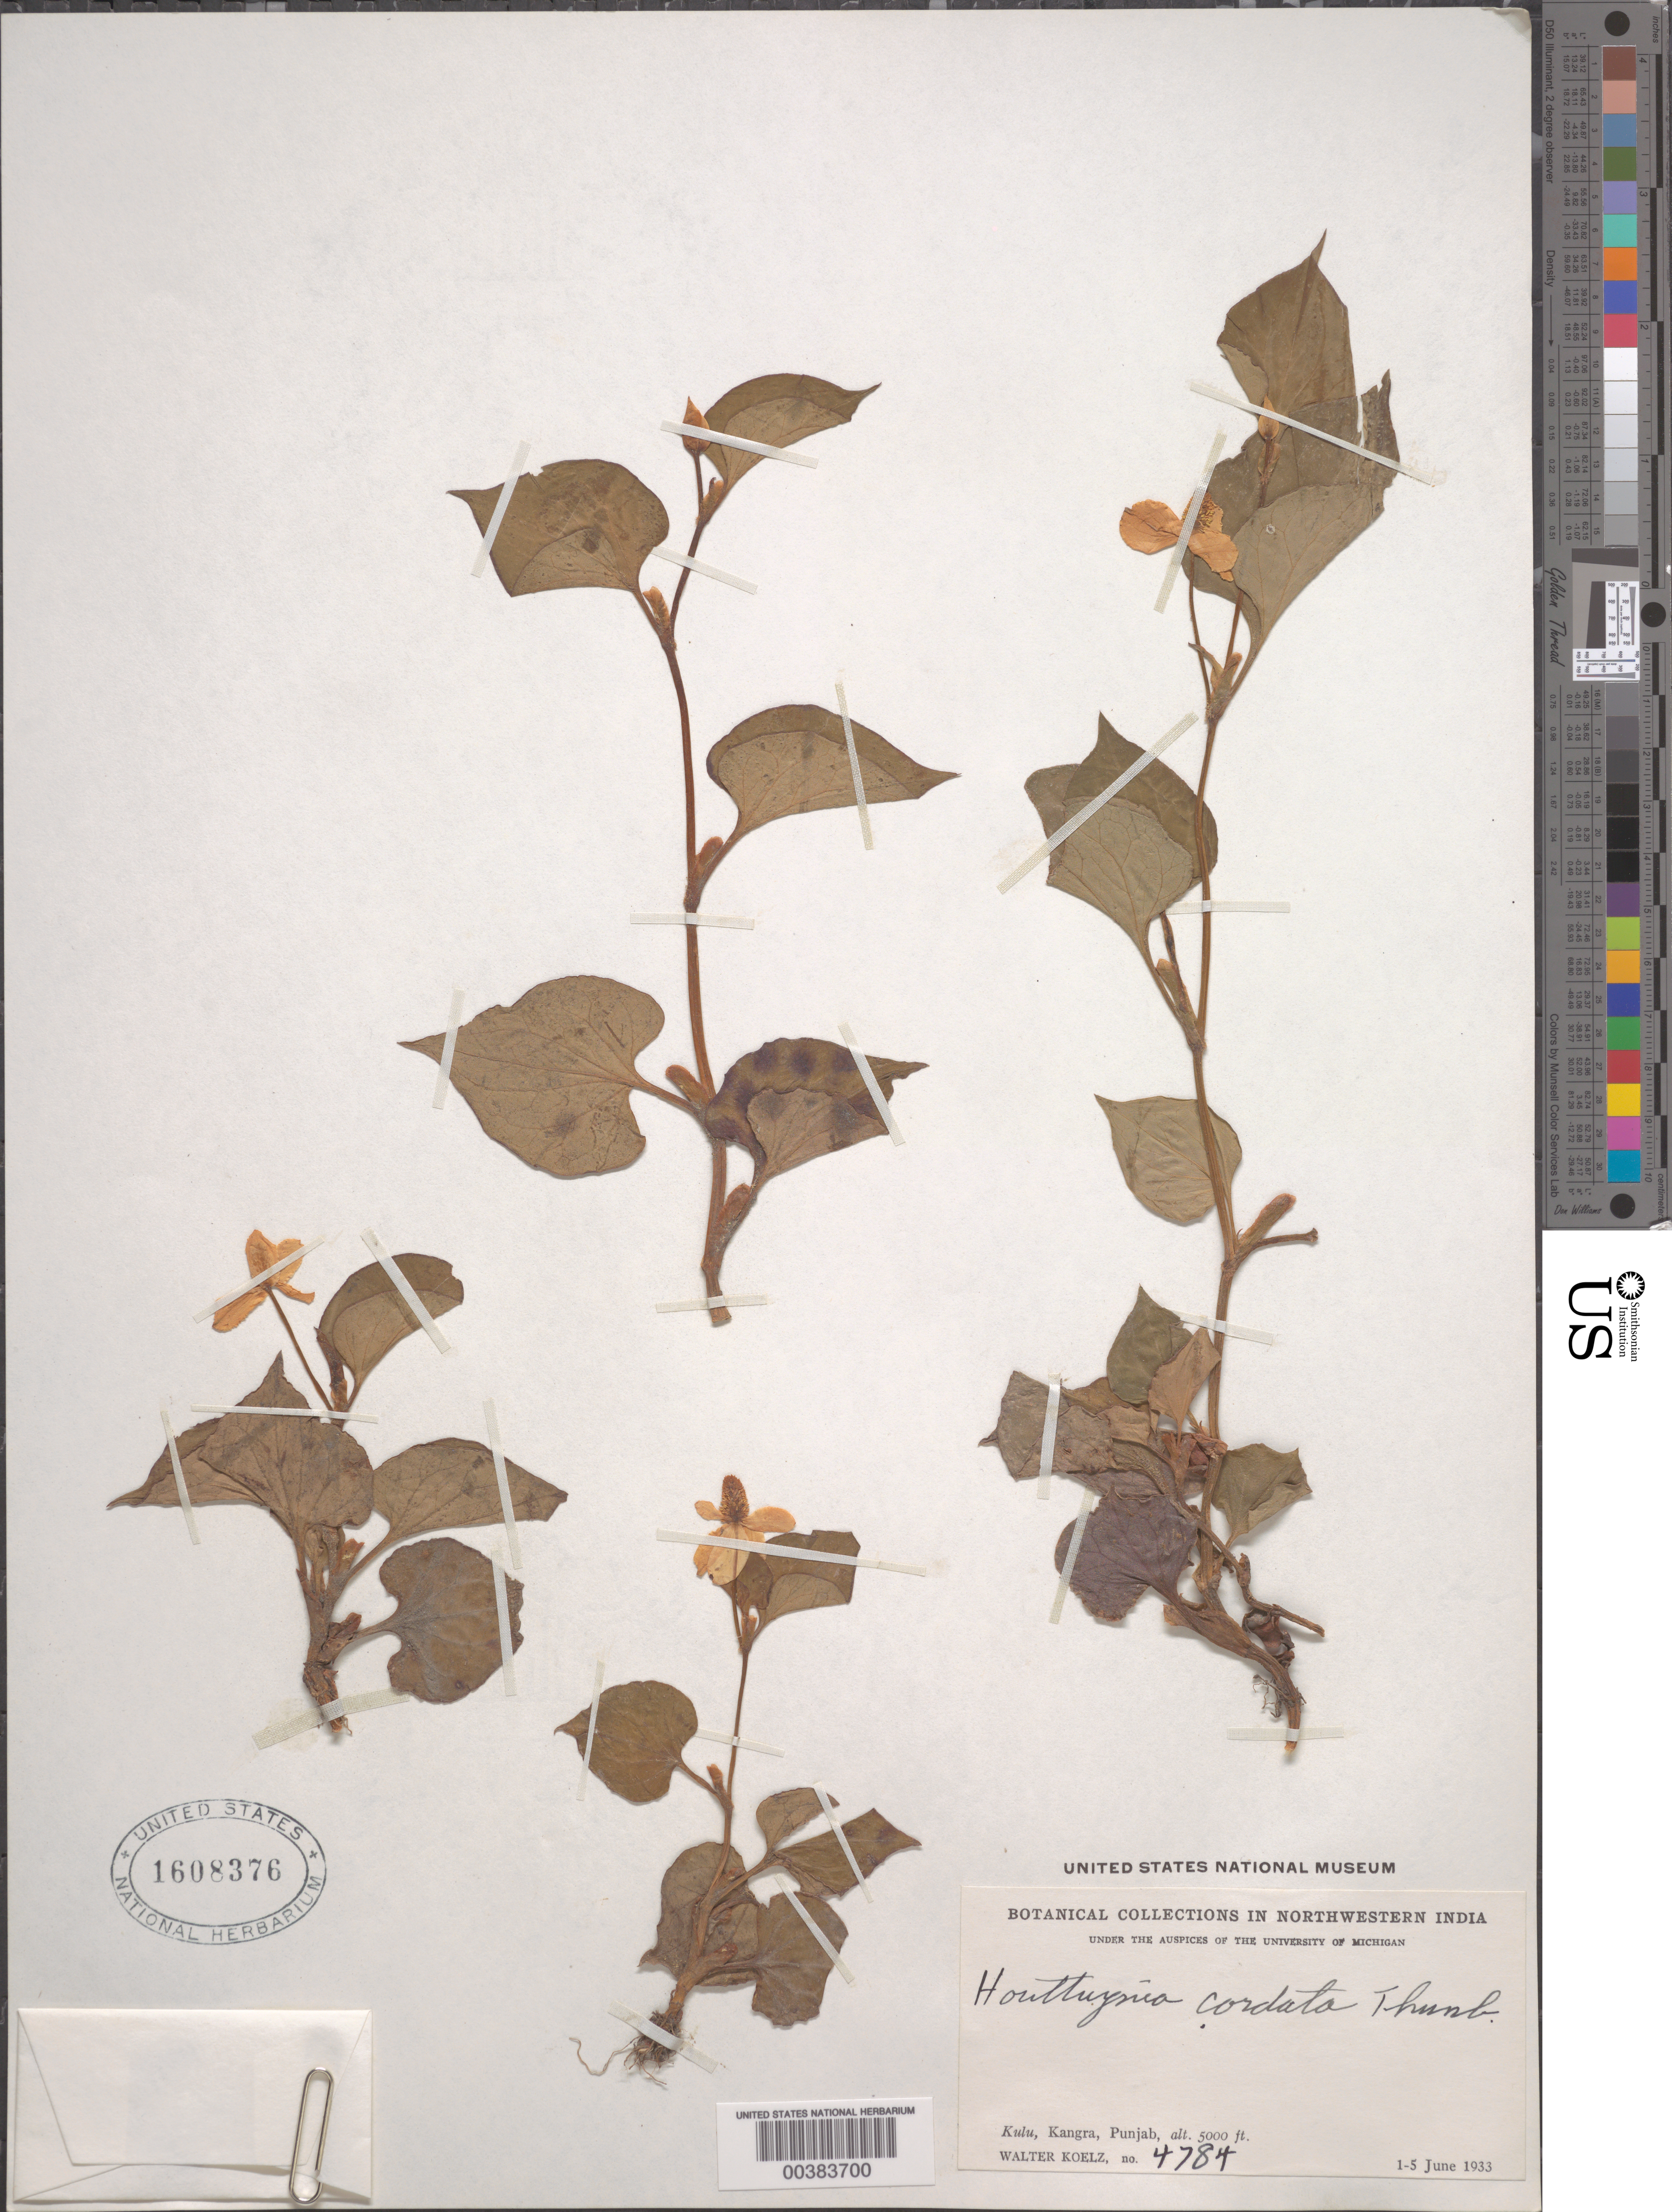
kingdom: Plantae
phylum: Tracheophyta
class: Magnoliopsida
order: Piperales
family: Saururaceae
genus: Houttuynia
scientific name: Houttuynia cordata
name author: Thunb.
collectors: W. N. Koelz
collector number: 4784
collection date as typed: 01 Jun 1933 to 05 Jun 1933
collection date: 1933-06-01/1933-06-05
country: India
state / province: Himachal Pradesh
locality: Kulu, Kangra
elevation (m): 1524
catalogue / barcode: US 1608376